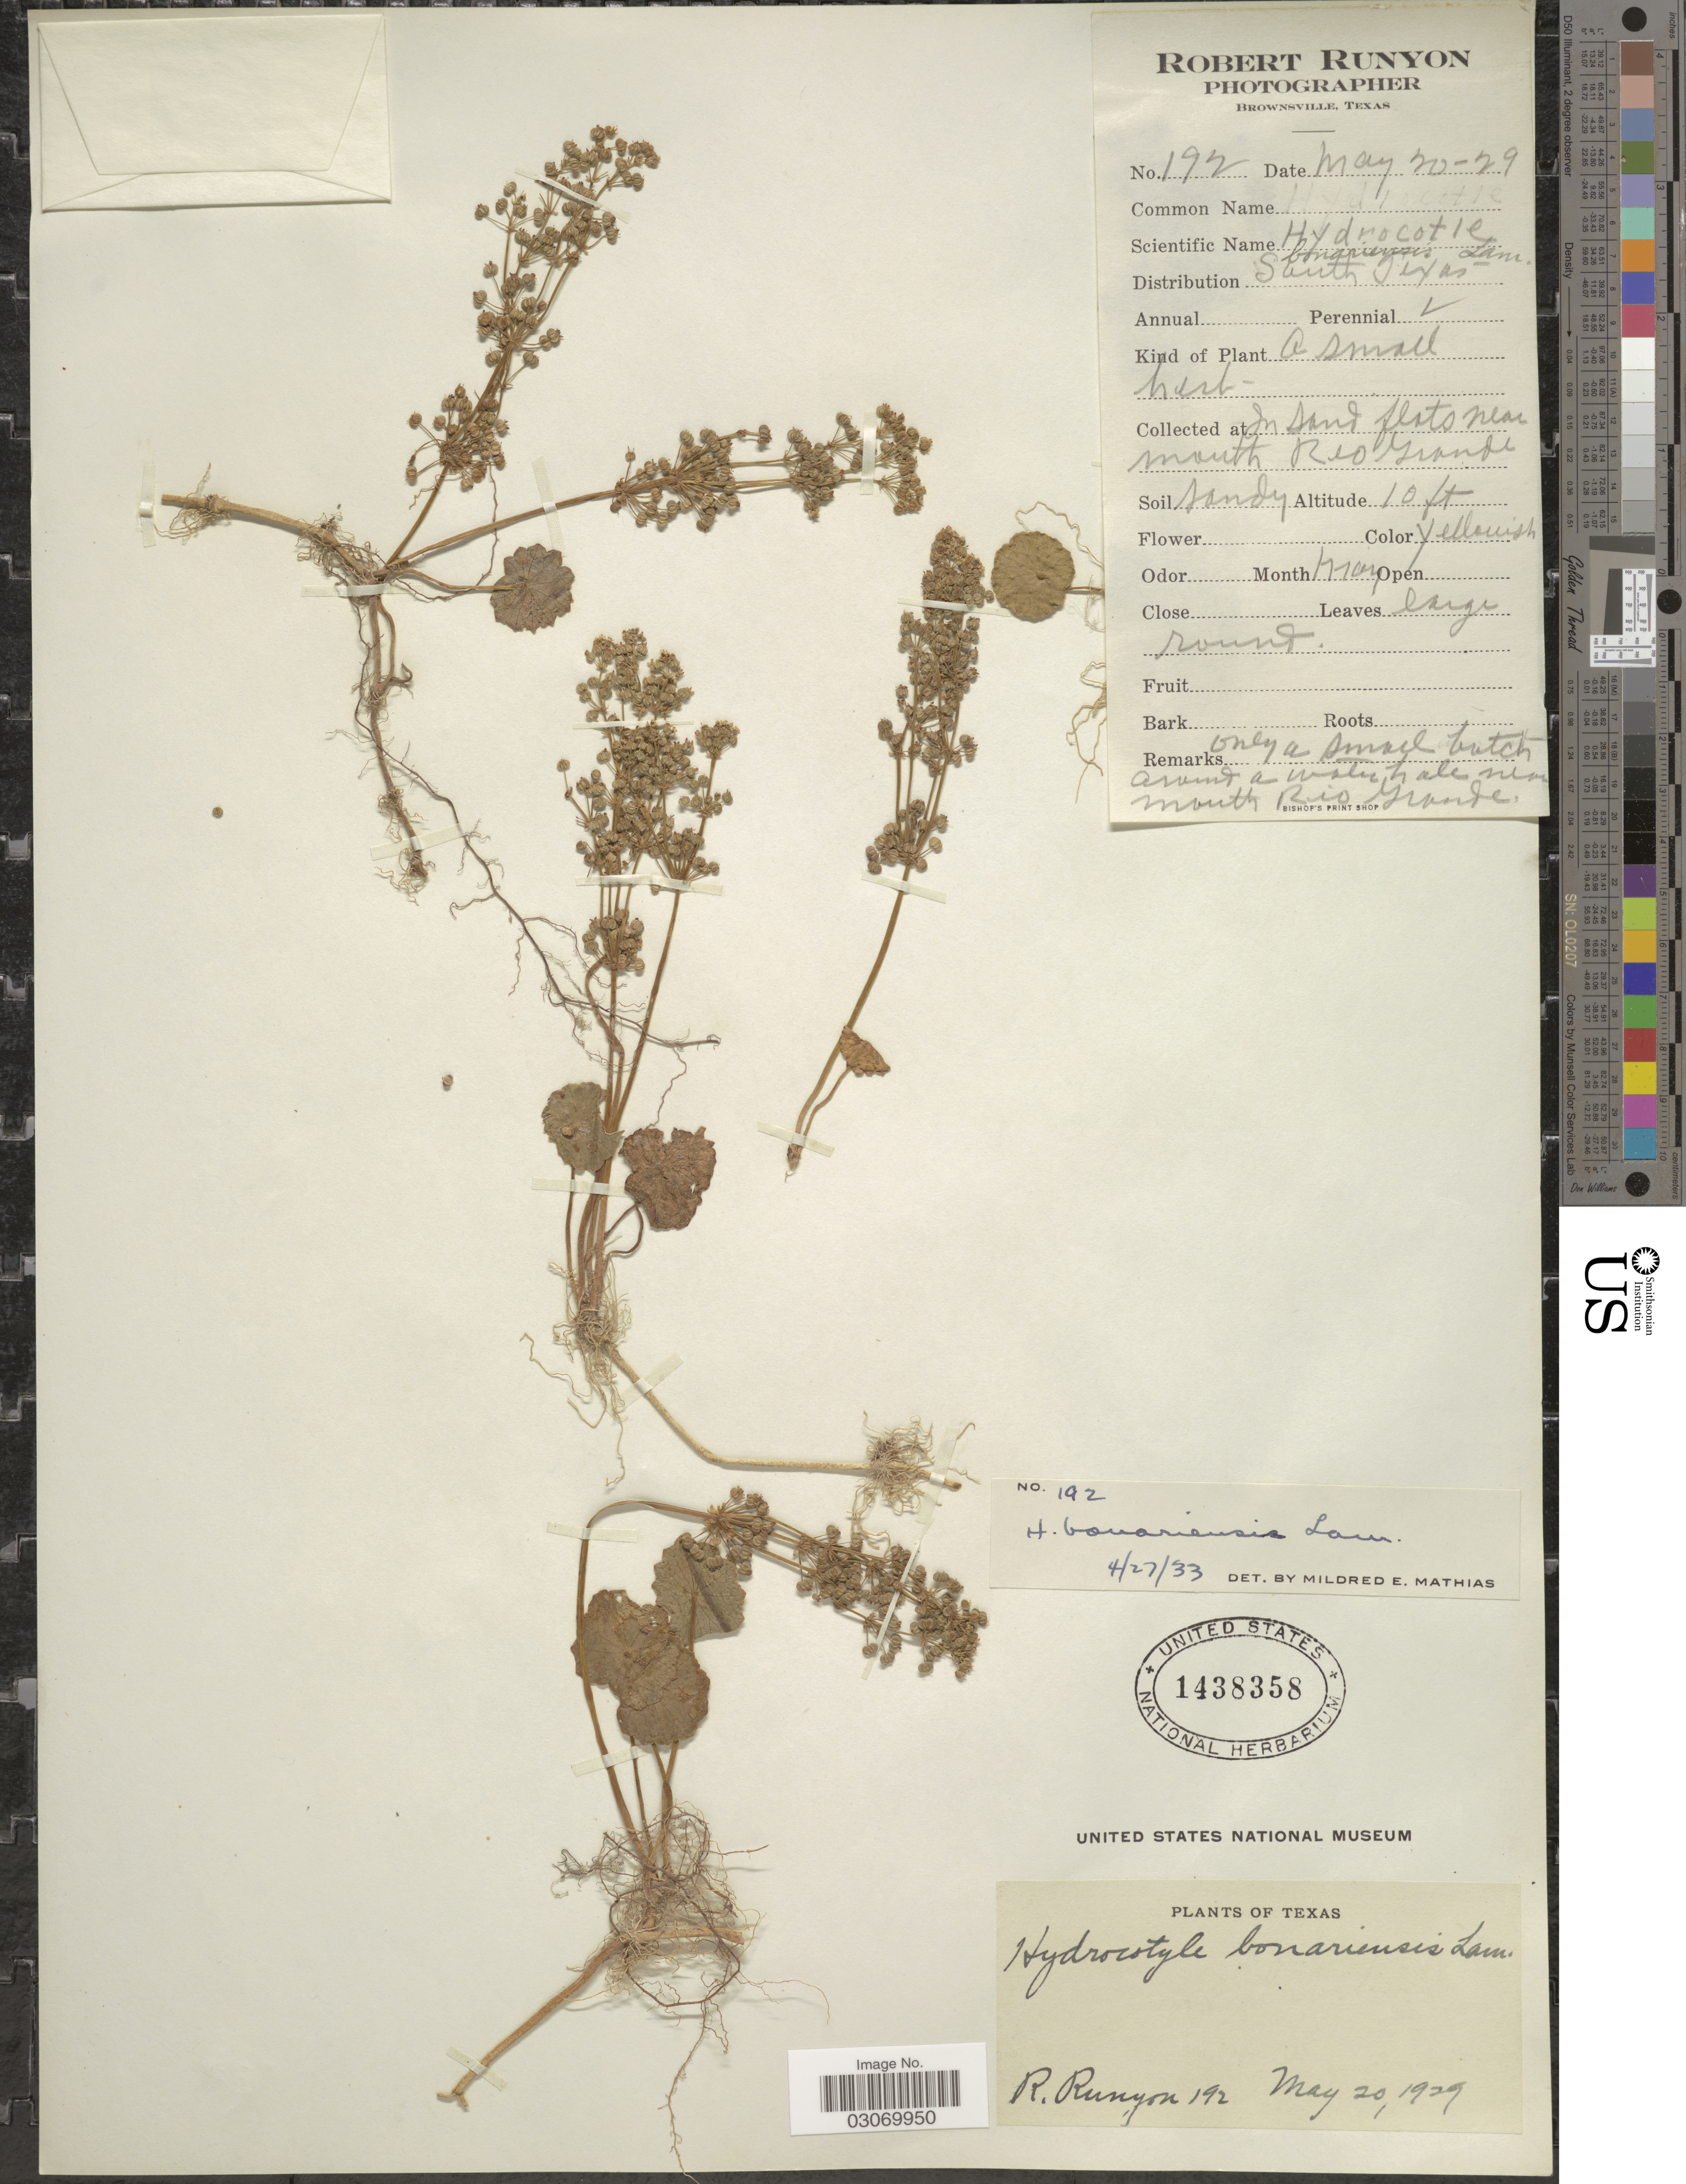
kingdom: Plantae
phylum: Tracheophyta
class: Magnoliopsida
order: Apiales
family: Araliaceae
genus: Hydrocotyle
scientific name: Hydrocotyle bonariensis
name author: Lam.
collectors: R. Runyon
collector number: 192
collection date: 1929-05-20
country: United States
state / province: Texas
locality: In sand flats near mouth Rio Grande. South Texas.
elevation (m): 3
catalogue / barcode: US 1438358